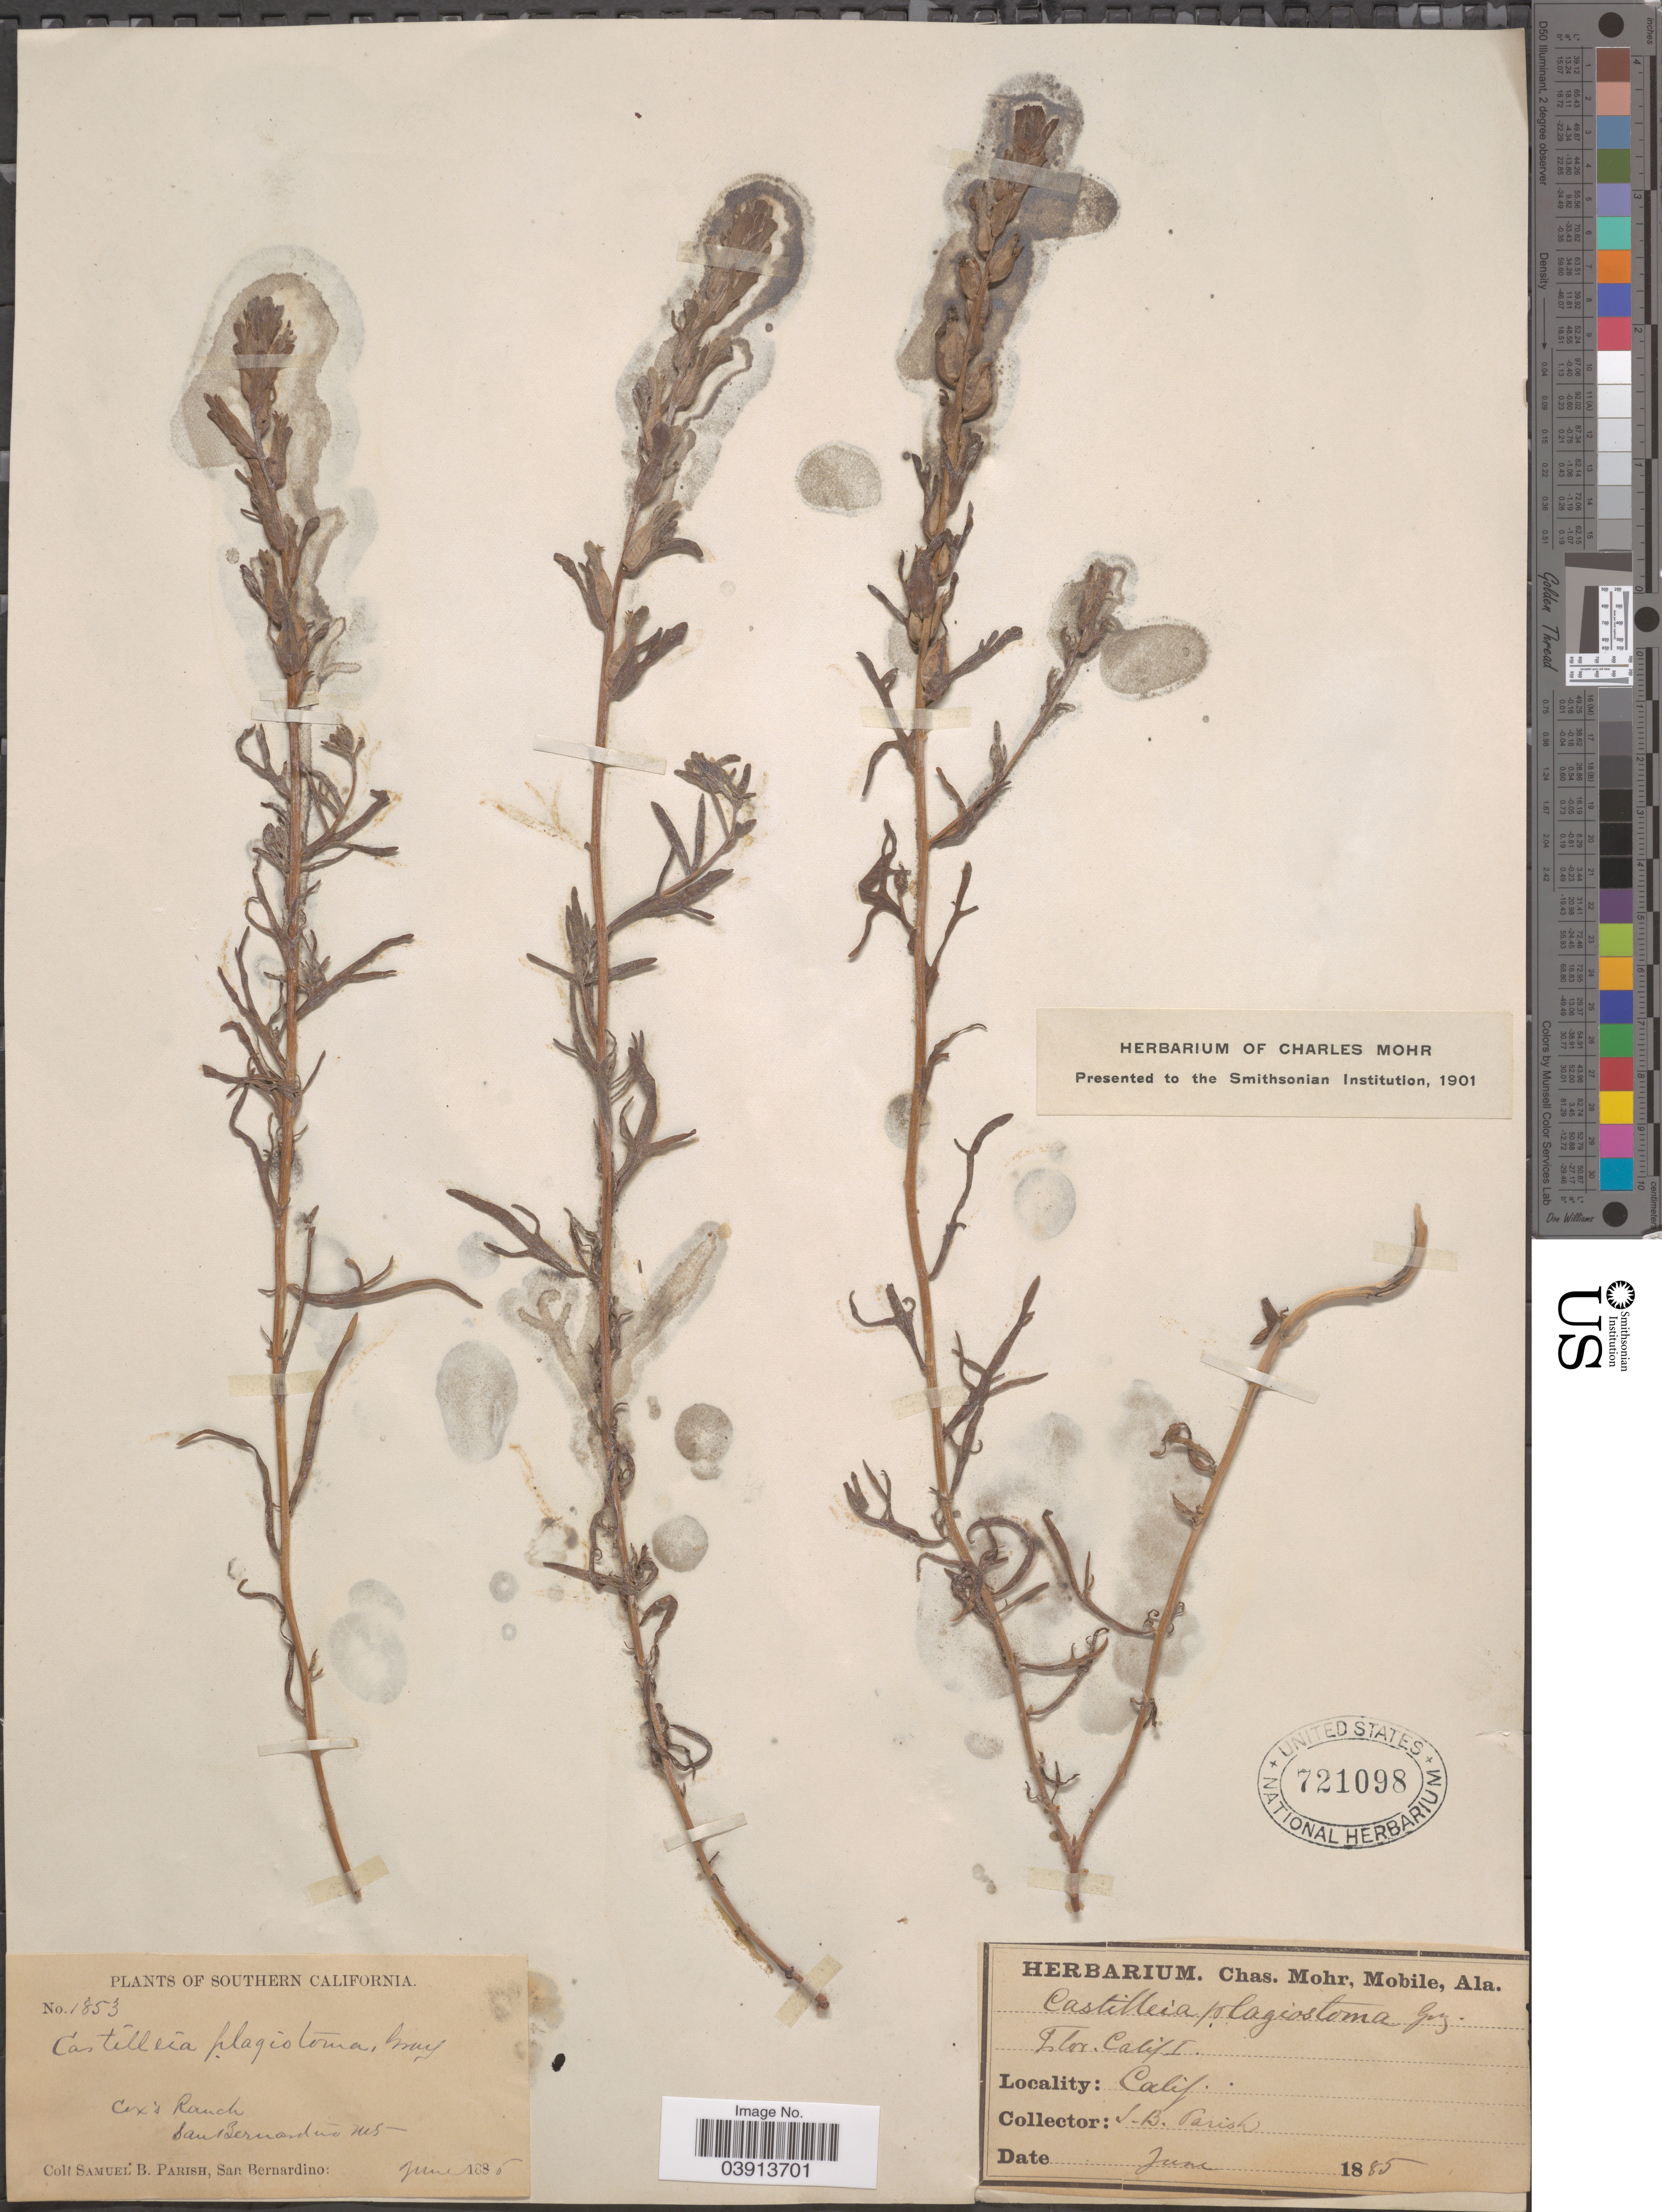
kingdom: Plantae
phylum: Tracheophyta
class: Magnoliopsida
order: Lamiales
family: Orobanchaceae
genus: Castilleja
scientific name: Castilleja plagiotoma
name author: A. Gray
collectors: S. B. Parish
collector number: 1853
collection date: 1885-06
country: United States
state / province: California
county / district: San Bernardino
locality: Southern California. Cex's Ranch. San Bernardino Mts.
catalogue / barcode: US 721098